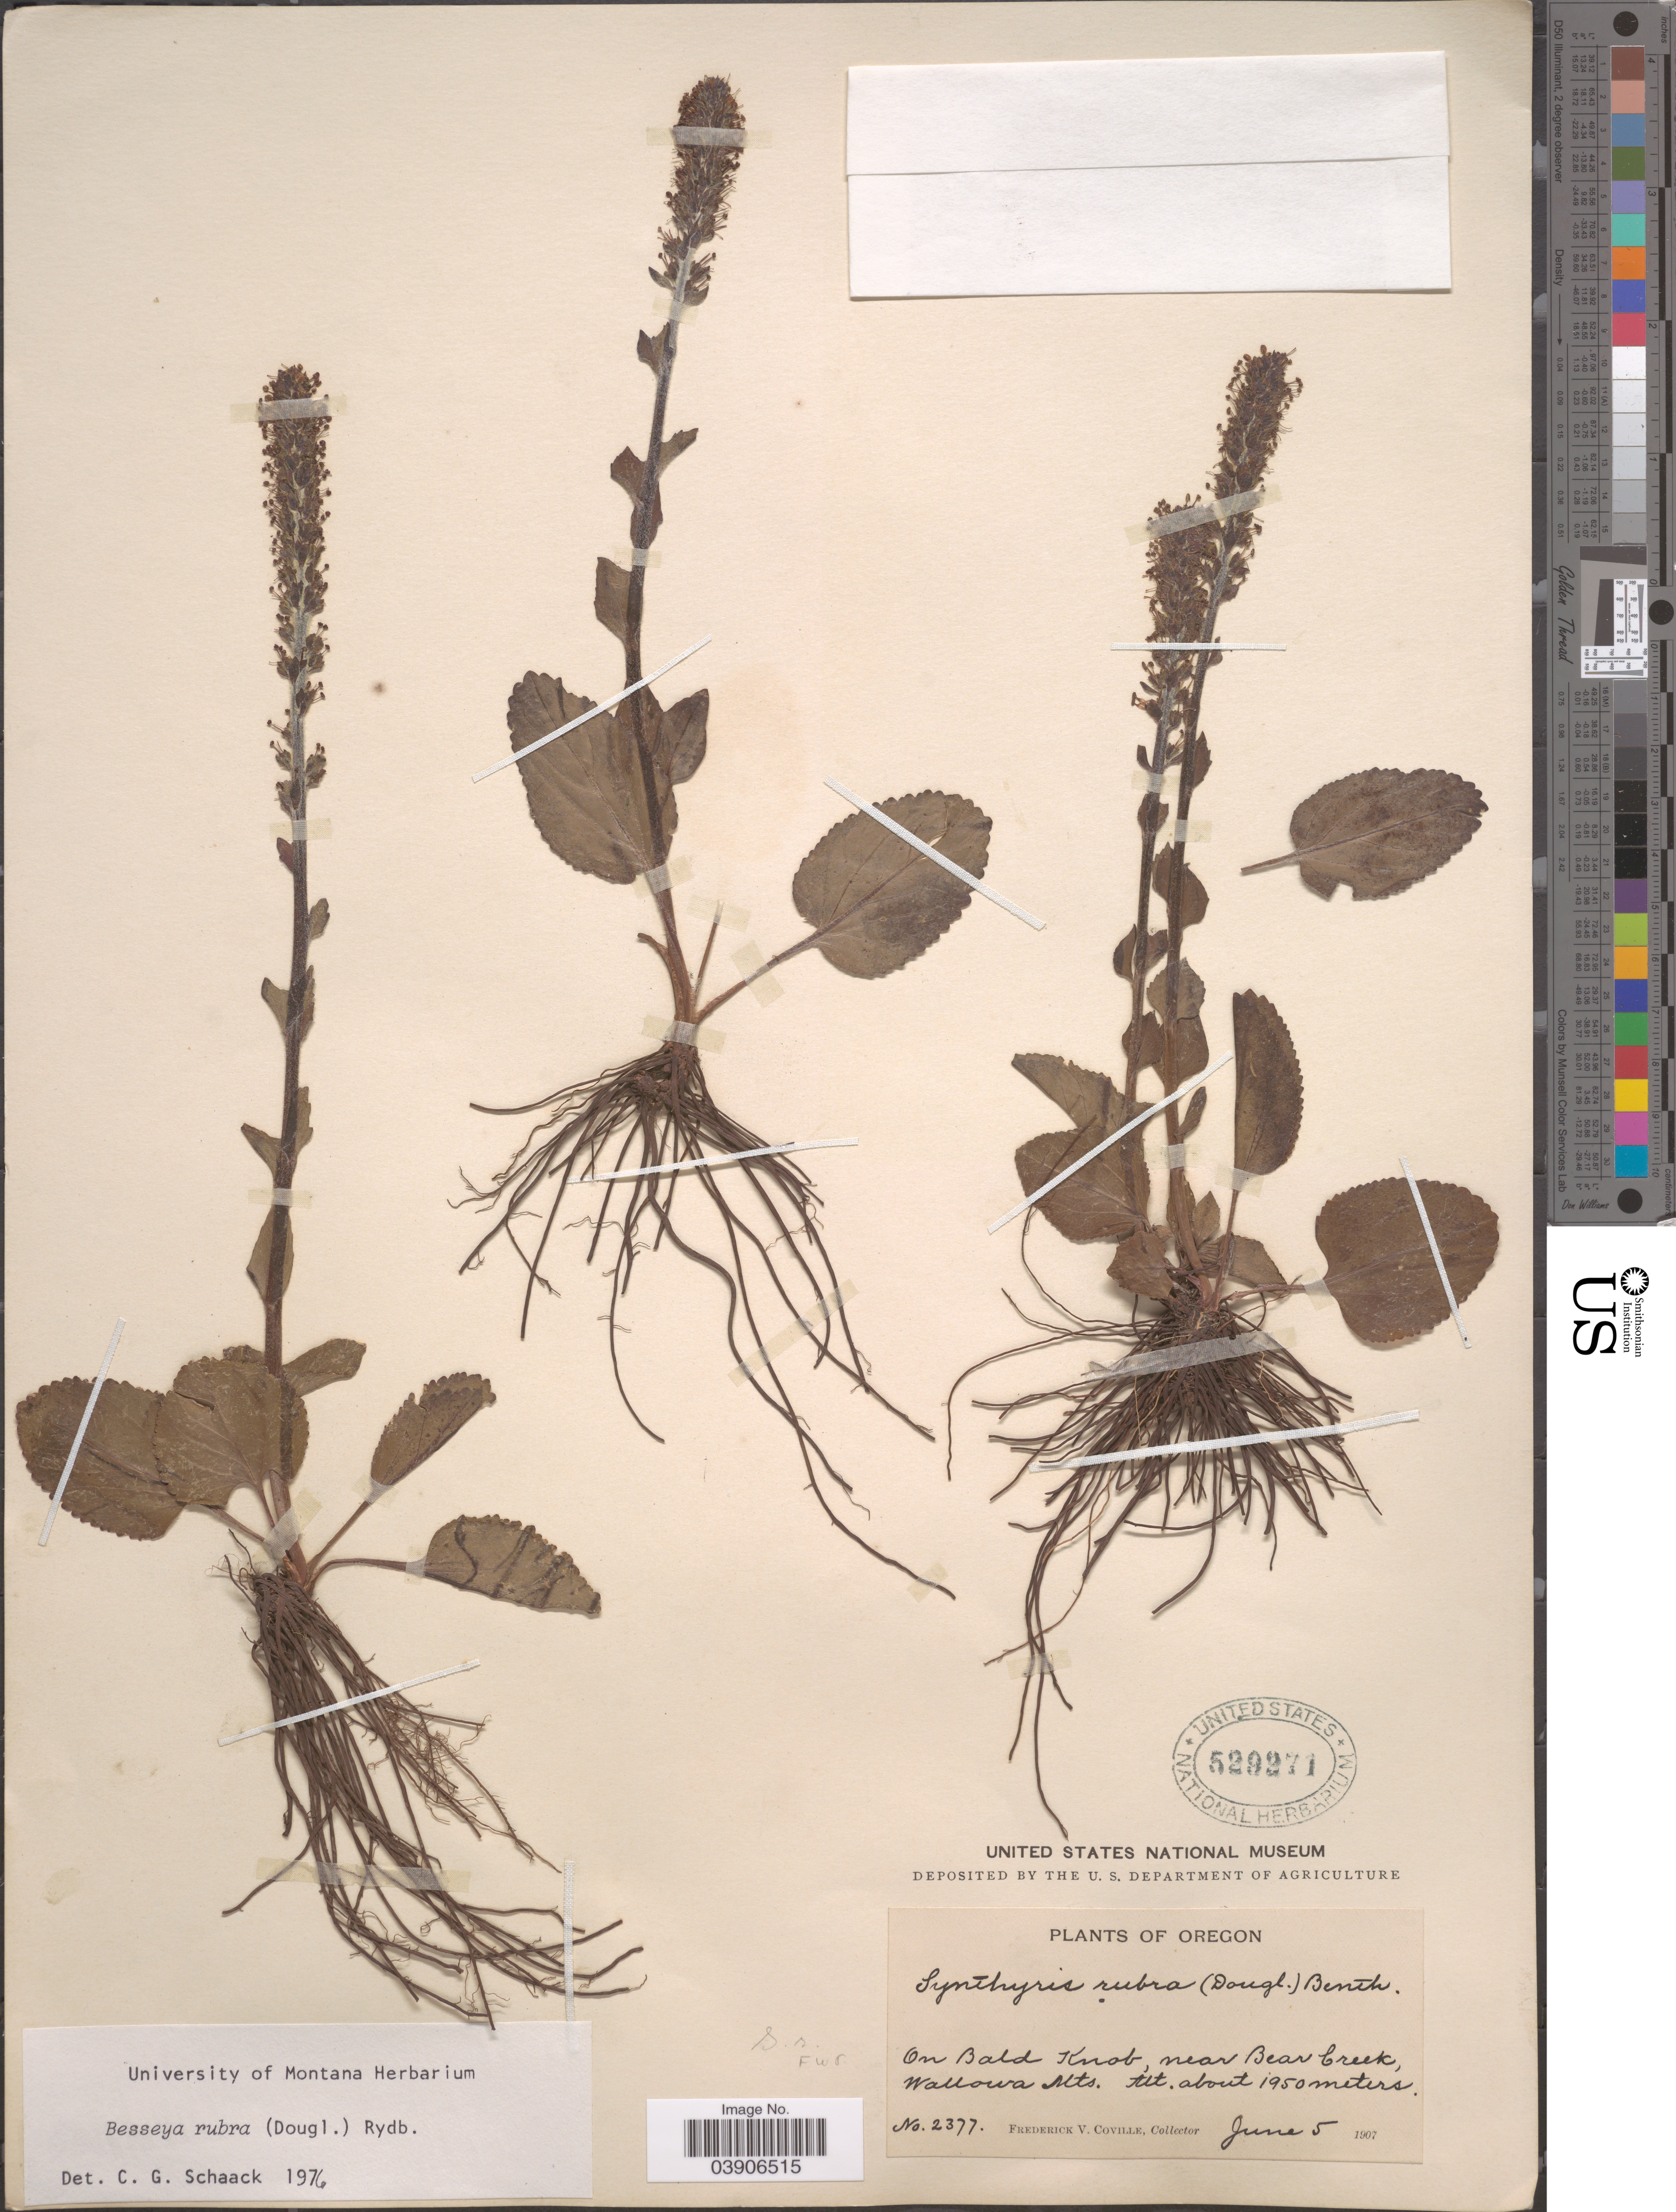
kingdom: Plantae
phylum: Tracheophyta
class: Magnoliopsida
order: Lamiales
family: Plantaginaceae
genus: Synthyris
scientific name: Synthyris rubra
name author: (Douglas ex Hook.) Benth.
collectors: F. V. Coville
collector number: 2377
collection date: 1907-06-05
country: United States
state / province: Oregon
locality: On Bald Knob, near Bear Creek, Wallowa Mts.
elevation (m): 1950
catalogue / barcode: US 529271